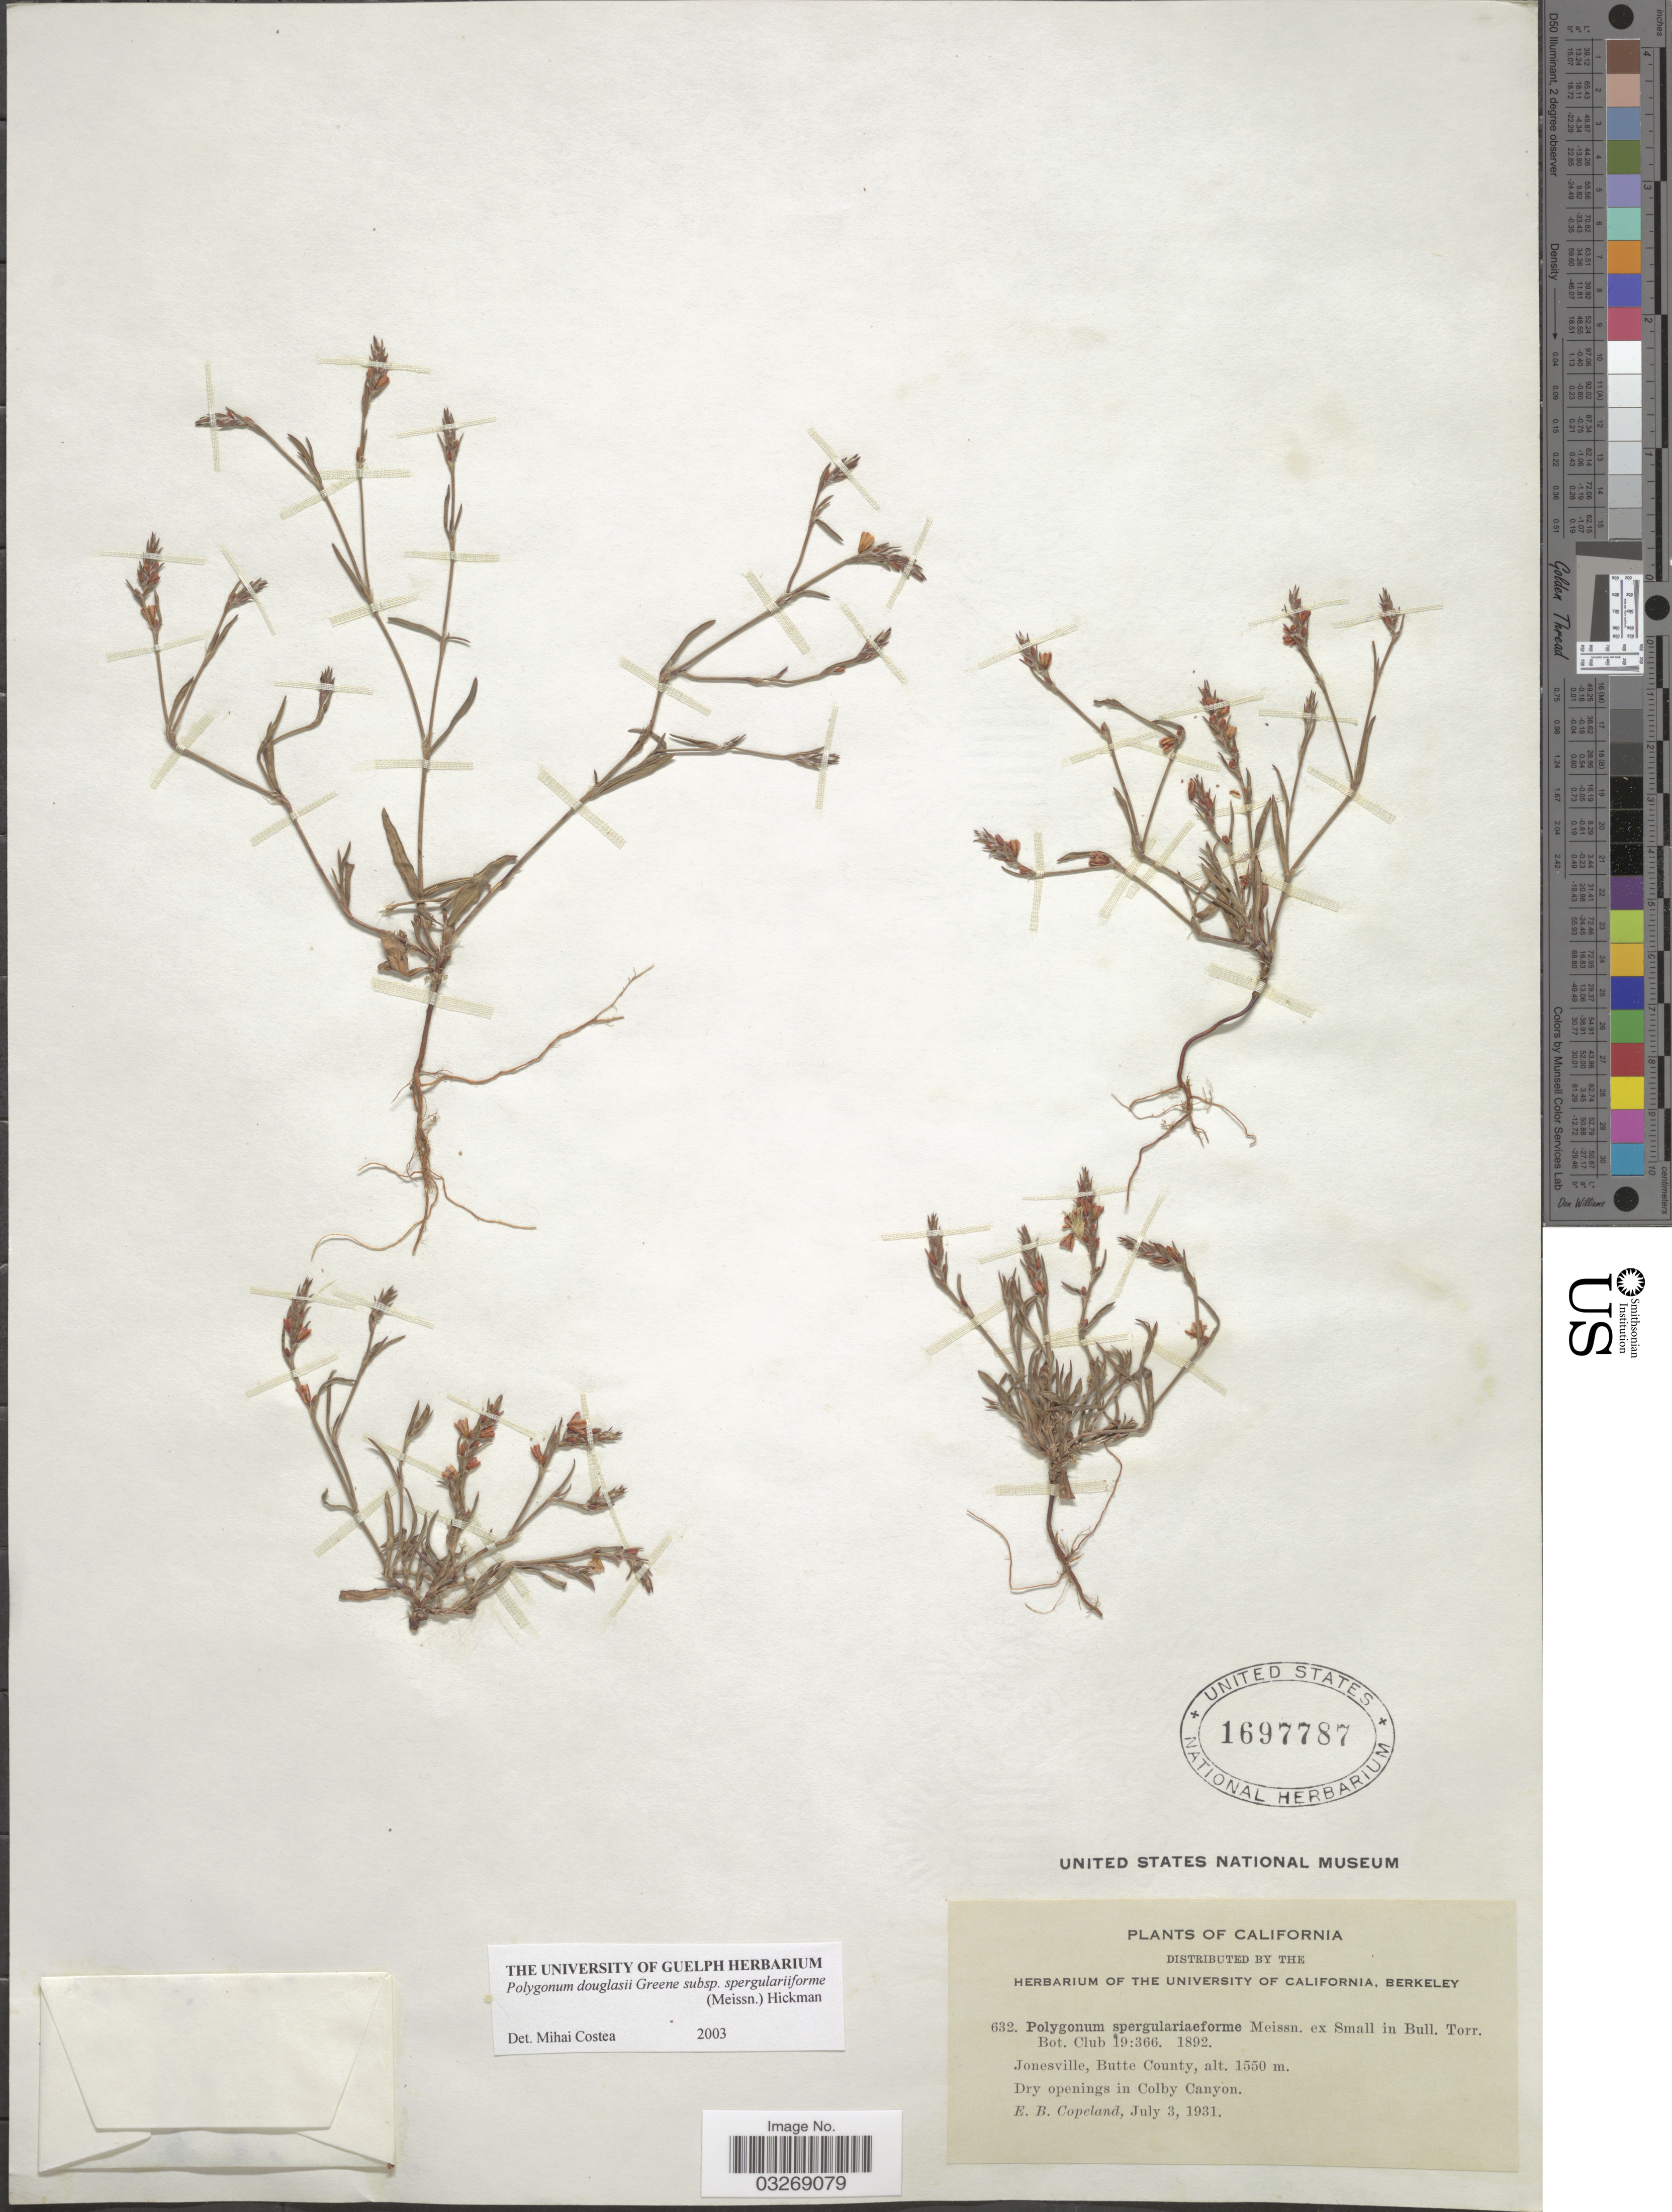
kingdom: Plantae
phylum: Tracheophyta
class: Magnoliopsida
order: Caryophyllales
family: Polygonaceae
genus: Polygonum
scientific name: Polygonum douglasii subsp. spergulariiforme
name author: (Meisn. ex Small) Hickman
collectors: E. B. Copeland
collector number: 632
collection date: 1931-07-03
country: United States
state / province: California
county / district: Butte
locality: Jonesville, Butte County. Dry openings in Colby Canyon.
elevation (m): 1550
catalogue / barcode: US 1697787